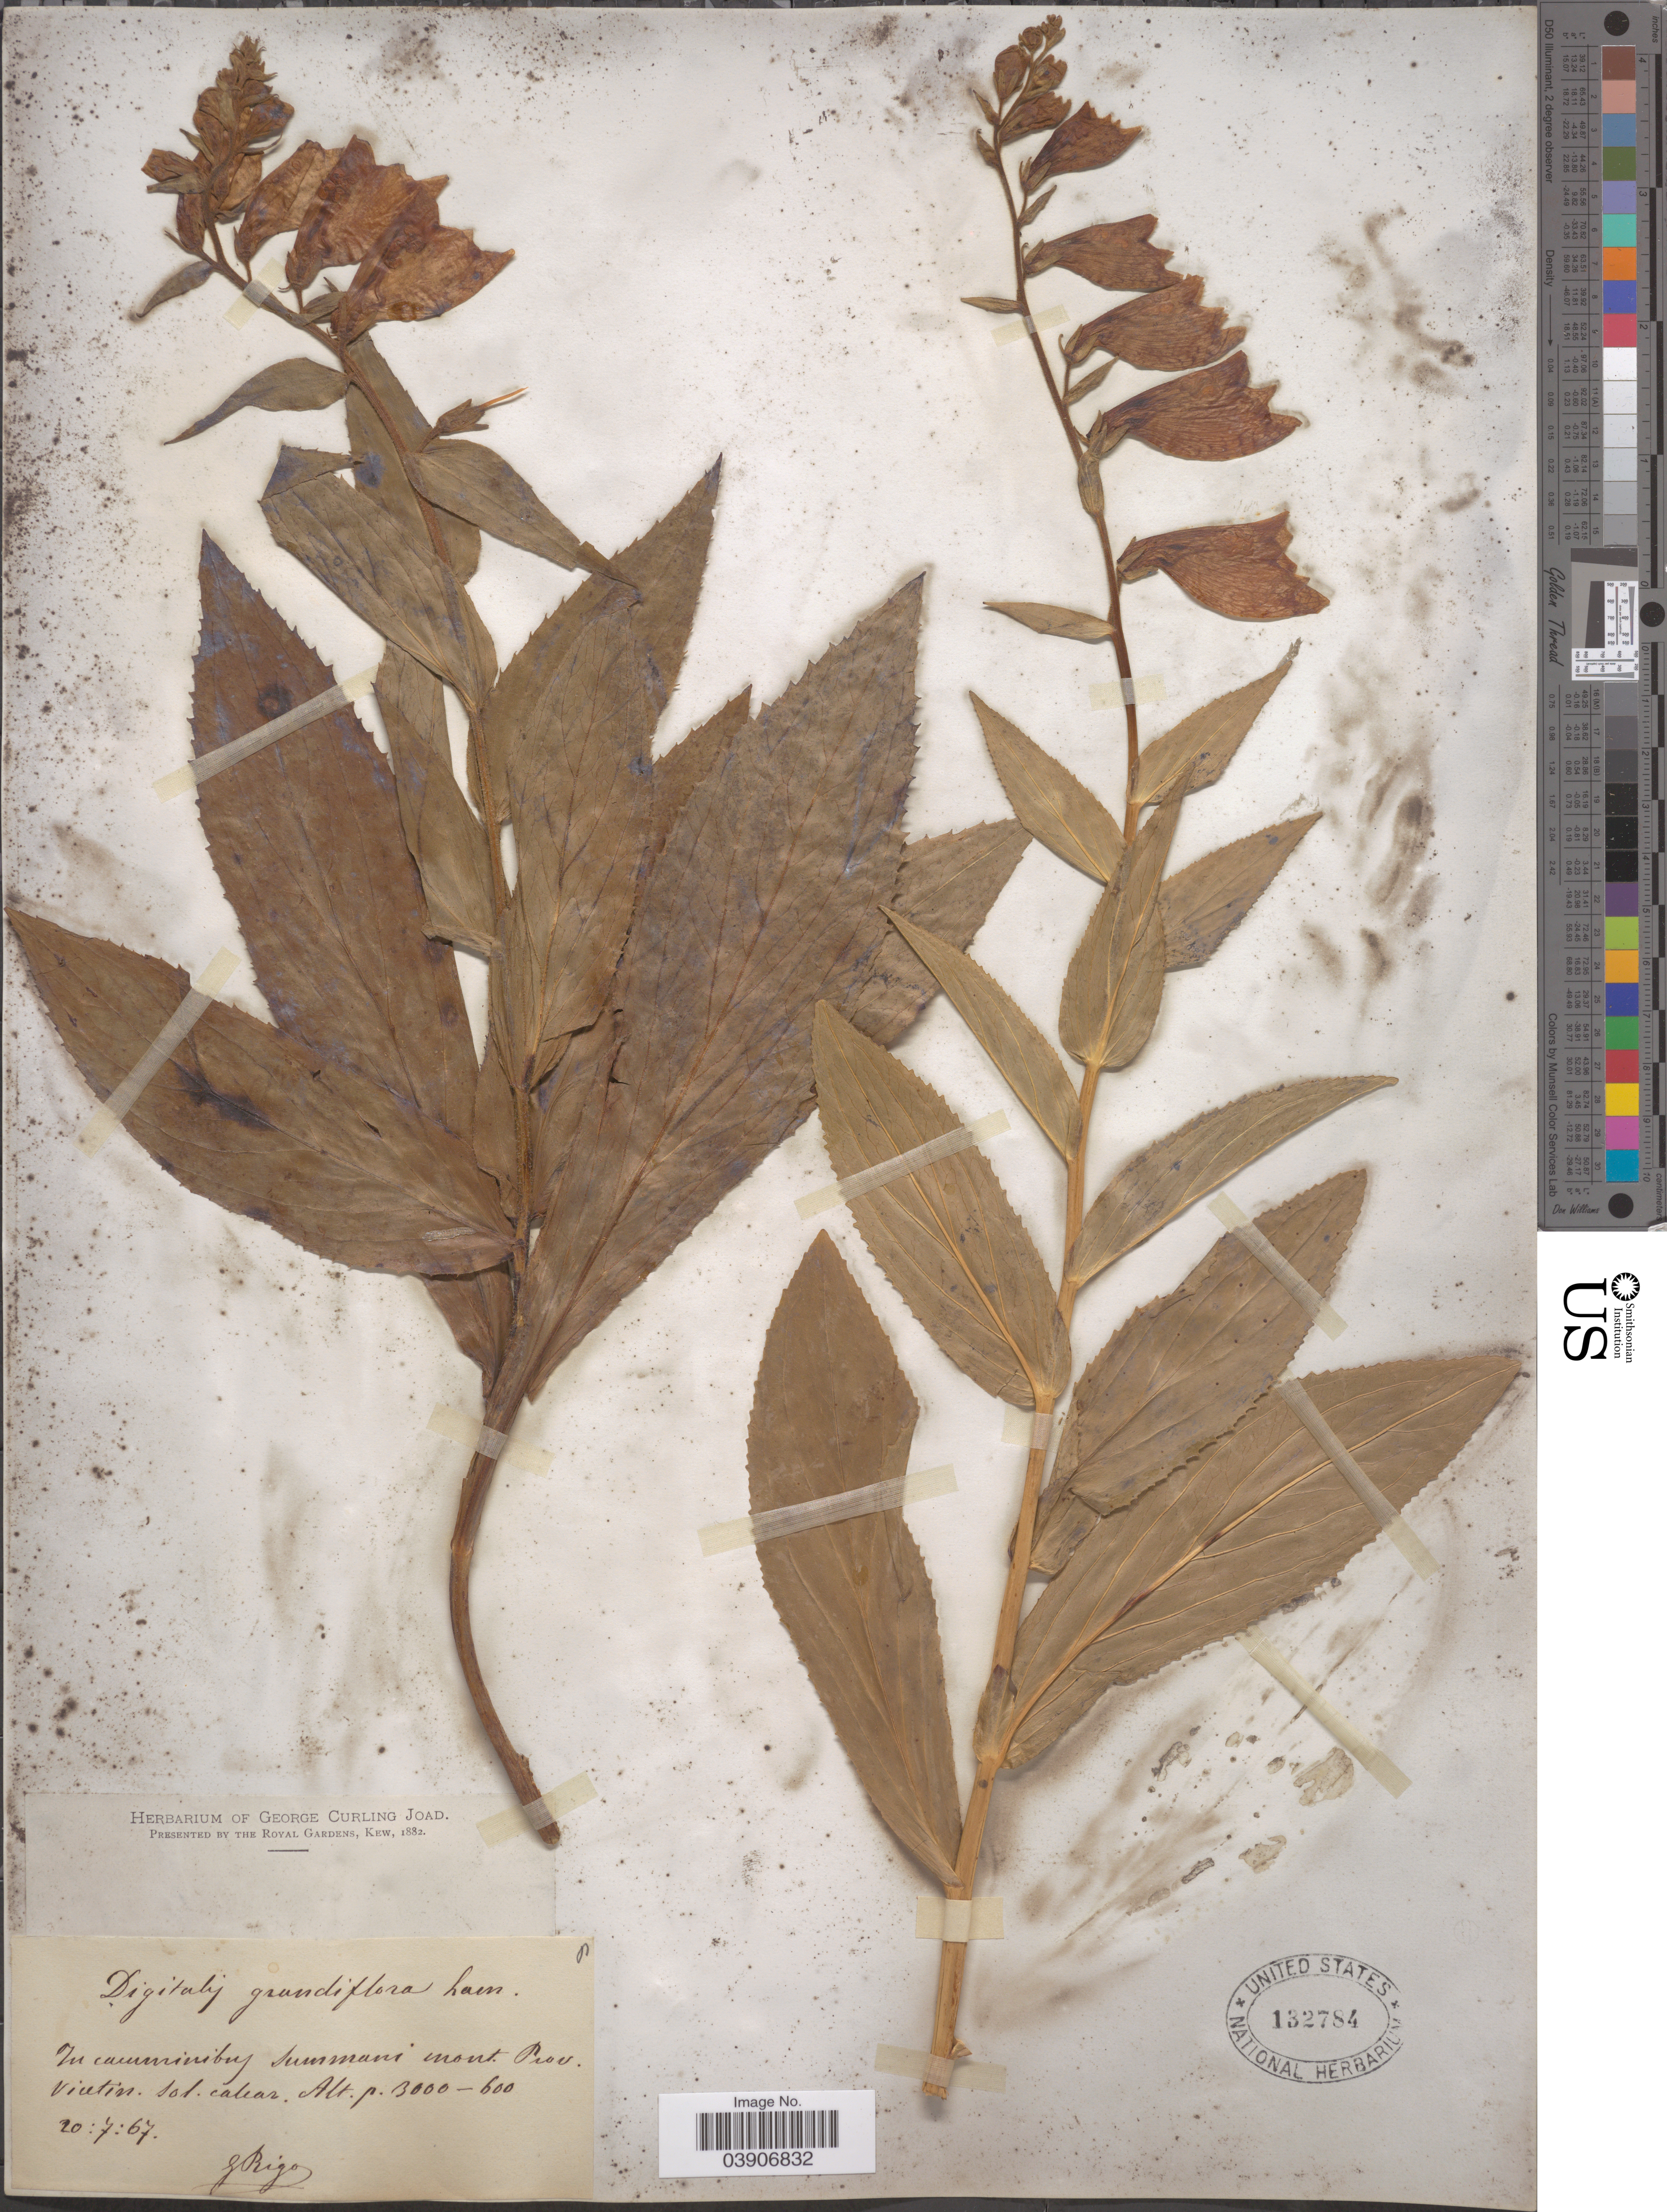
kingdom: Plantae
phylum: Tracheophyta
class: Magnoliopsida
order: Lamiales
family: Plantaginaceae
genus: Digitalis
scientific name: Digitalis grandiflora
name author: Mill.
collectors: G. Rigo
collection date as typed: Transcribed d/m/y: 20/7/67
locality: In camminibus summani mont. Prov. Vicetin. sol. calcar.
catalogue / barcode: US 132784